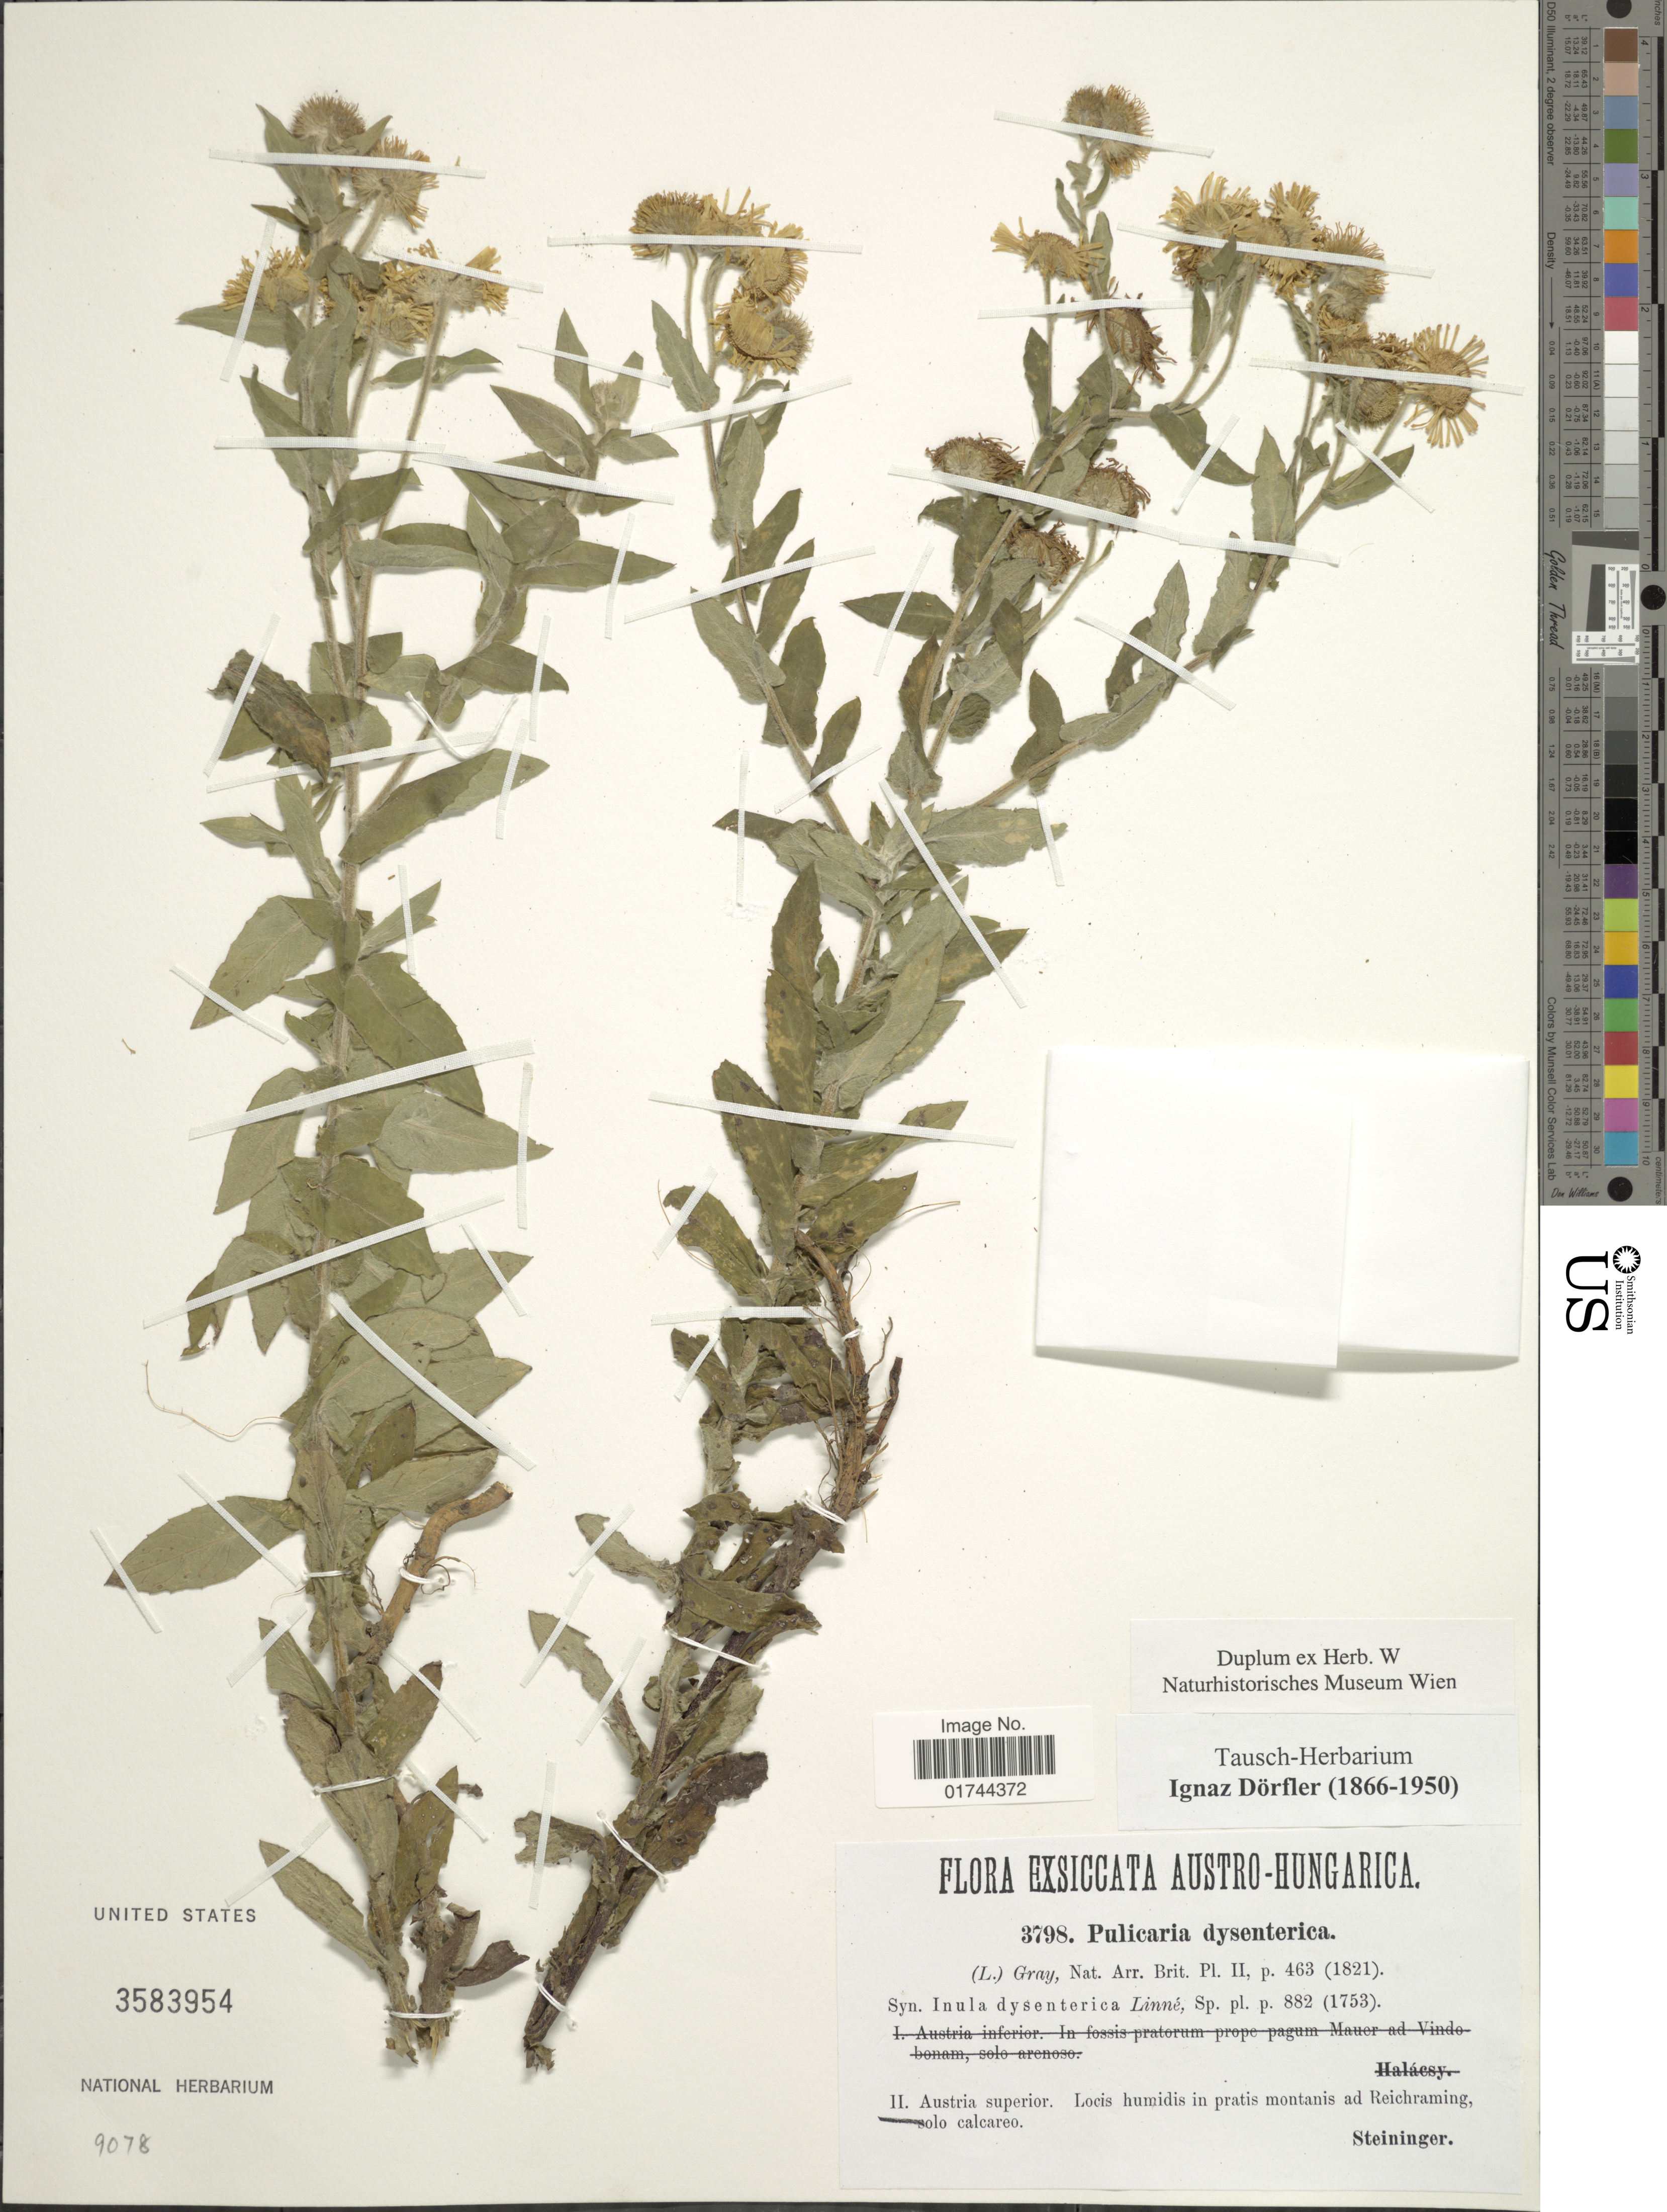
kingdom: Plantae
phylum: Tracheophyta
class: Magnoliopsida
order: Asterales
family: Asteraceae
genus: Pulicaria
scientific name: Pulicaria dysenterica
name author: (L.) Bernh.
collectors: H. Steininger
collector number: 3798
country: Austria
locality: Austria superior, Locis humidis in pratis montanis ad Rechraming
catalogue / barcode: US 3583954